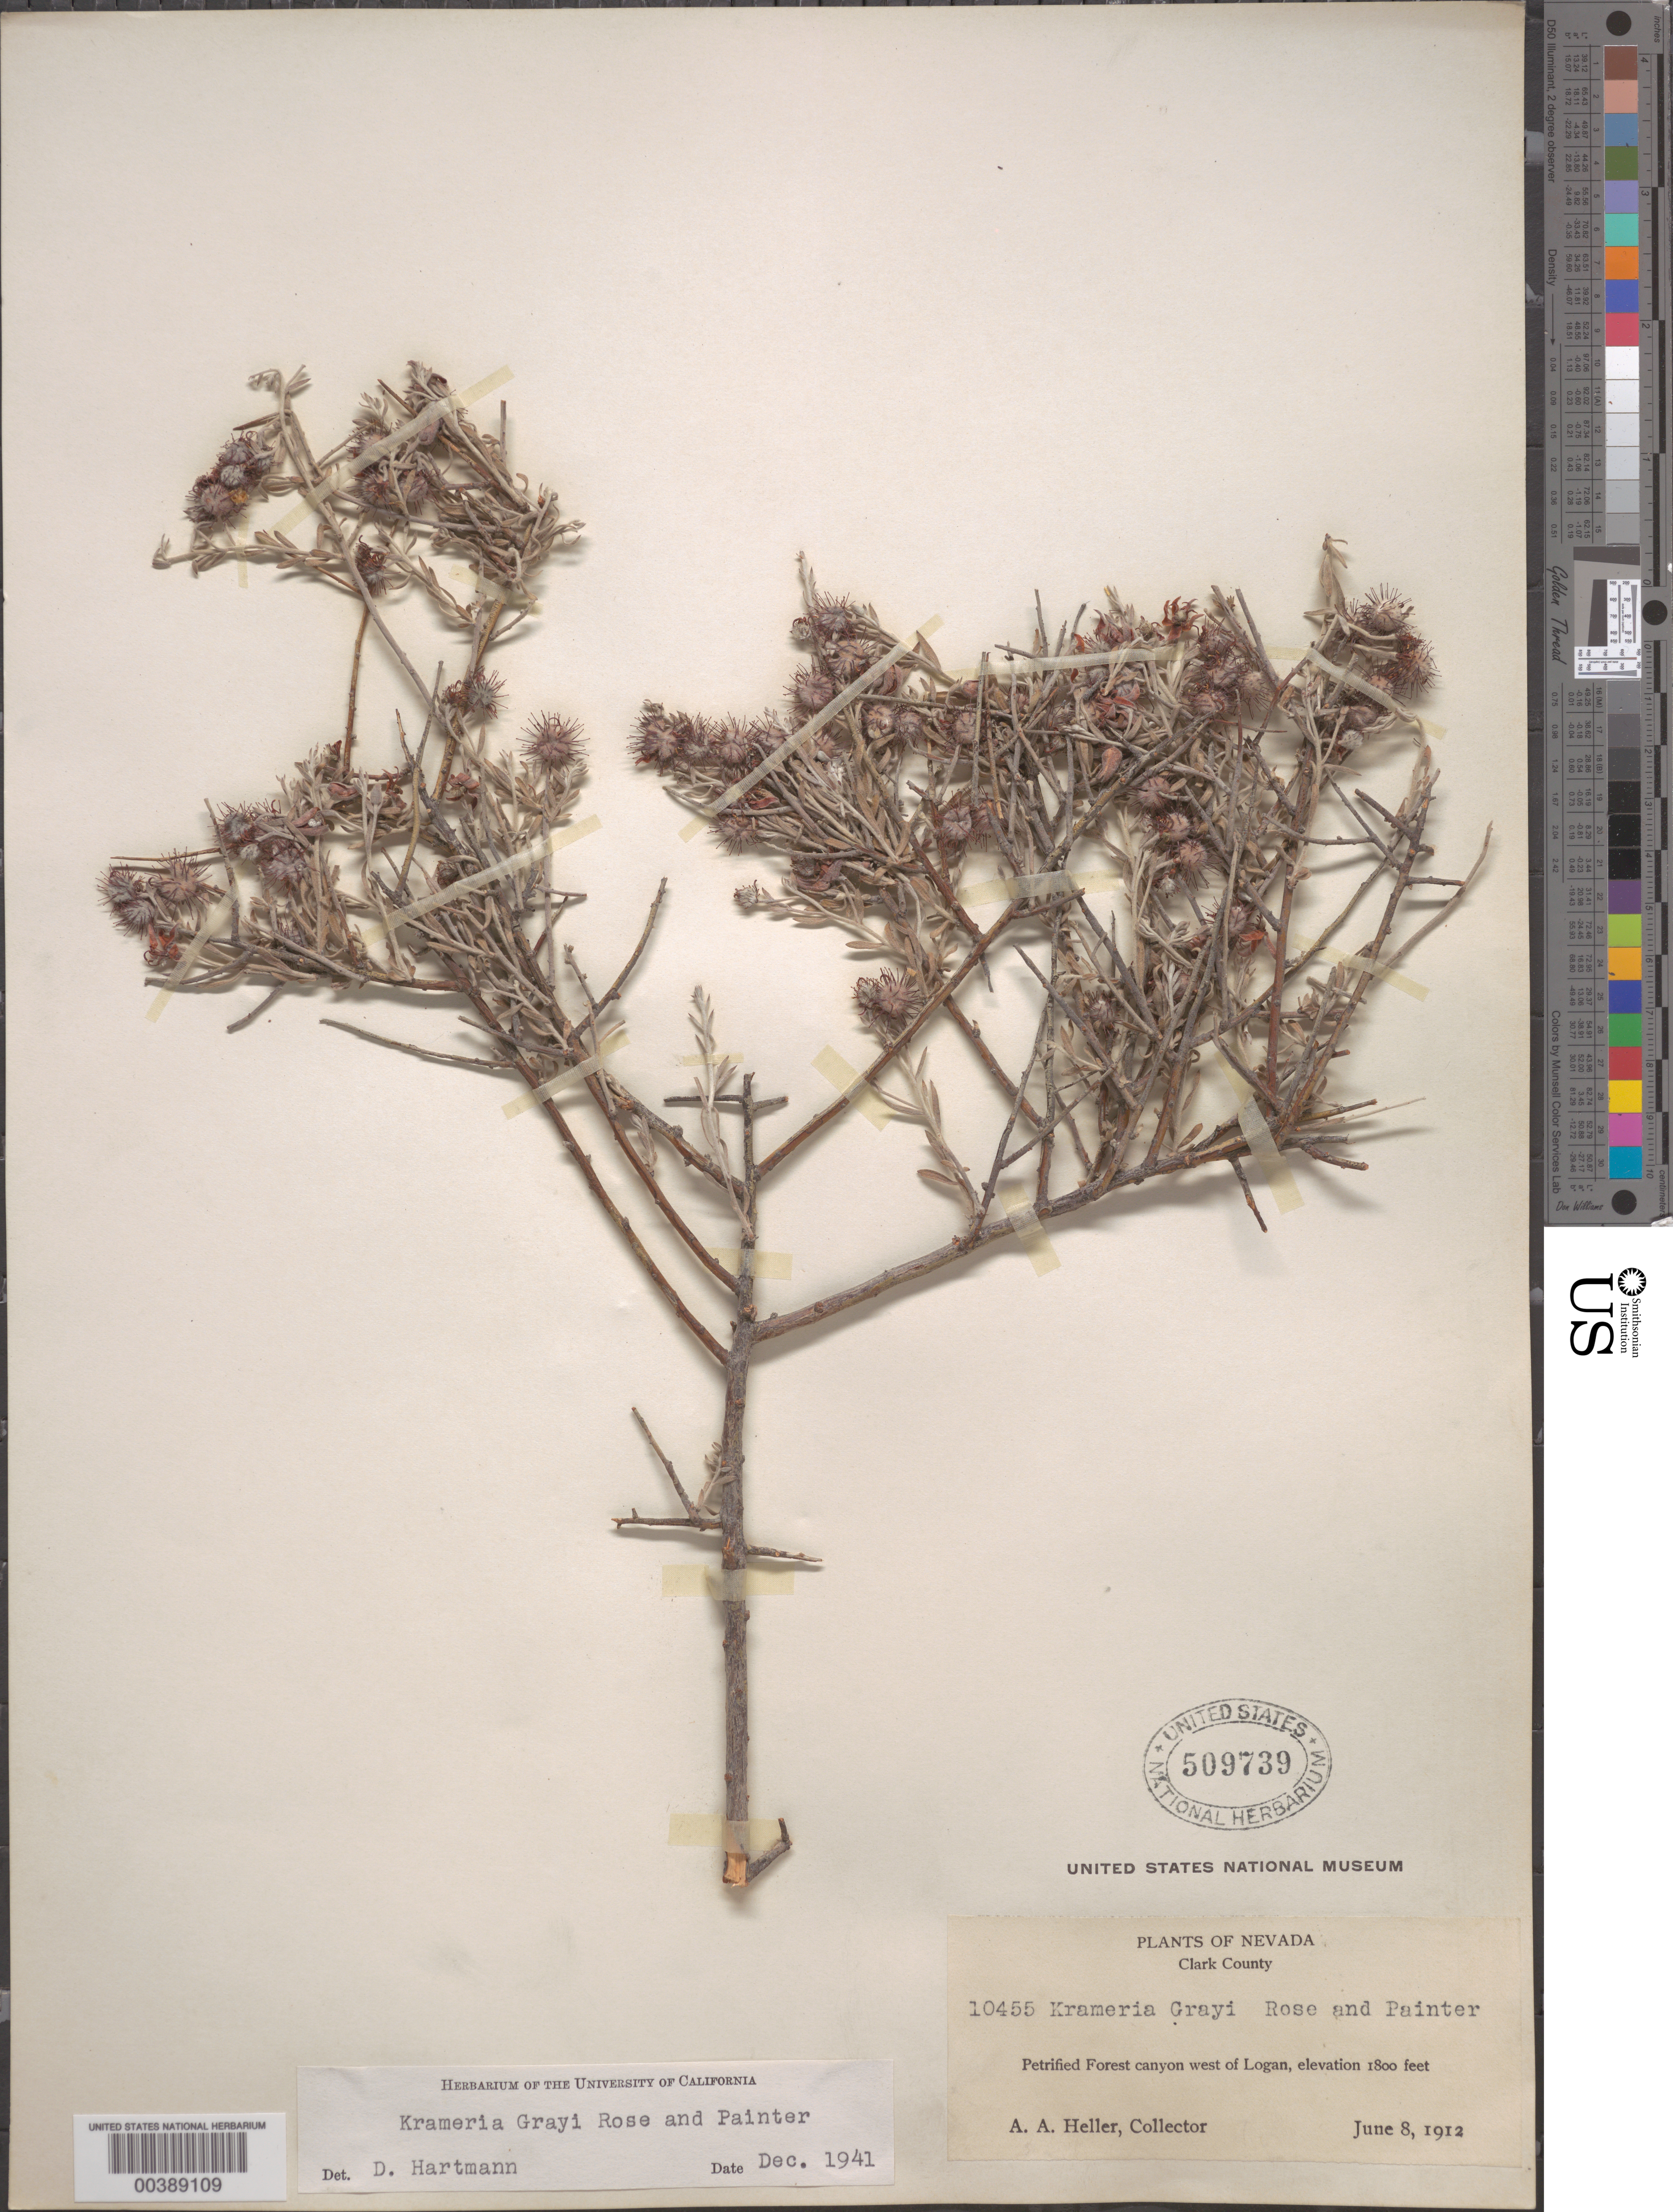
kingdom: Plantae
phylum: Tracheophyta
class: Magnoliopsida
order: Zygophyllales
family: Krameriaceae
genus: Krameria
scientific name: Krameria grayi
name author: Rose & J.H. Painter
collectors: A. A. Heller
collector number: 10455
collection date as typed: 08 Jun 1912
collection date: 1912-06-08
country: United States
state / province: Nevada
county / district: Clark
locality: Petrified forest canyon w of logan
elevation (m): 549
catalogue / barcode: US 509739